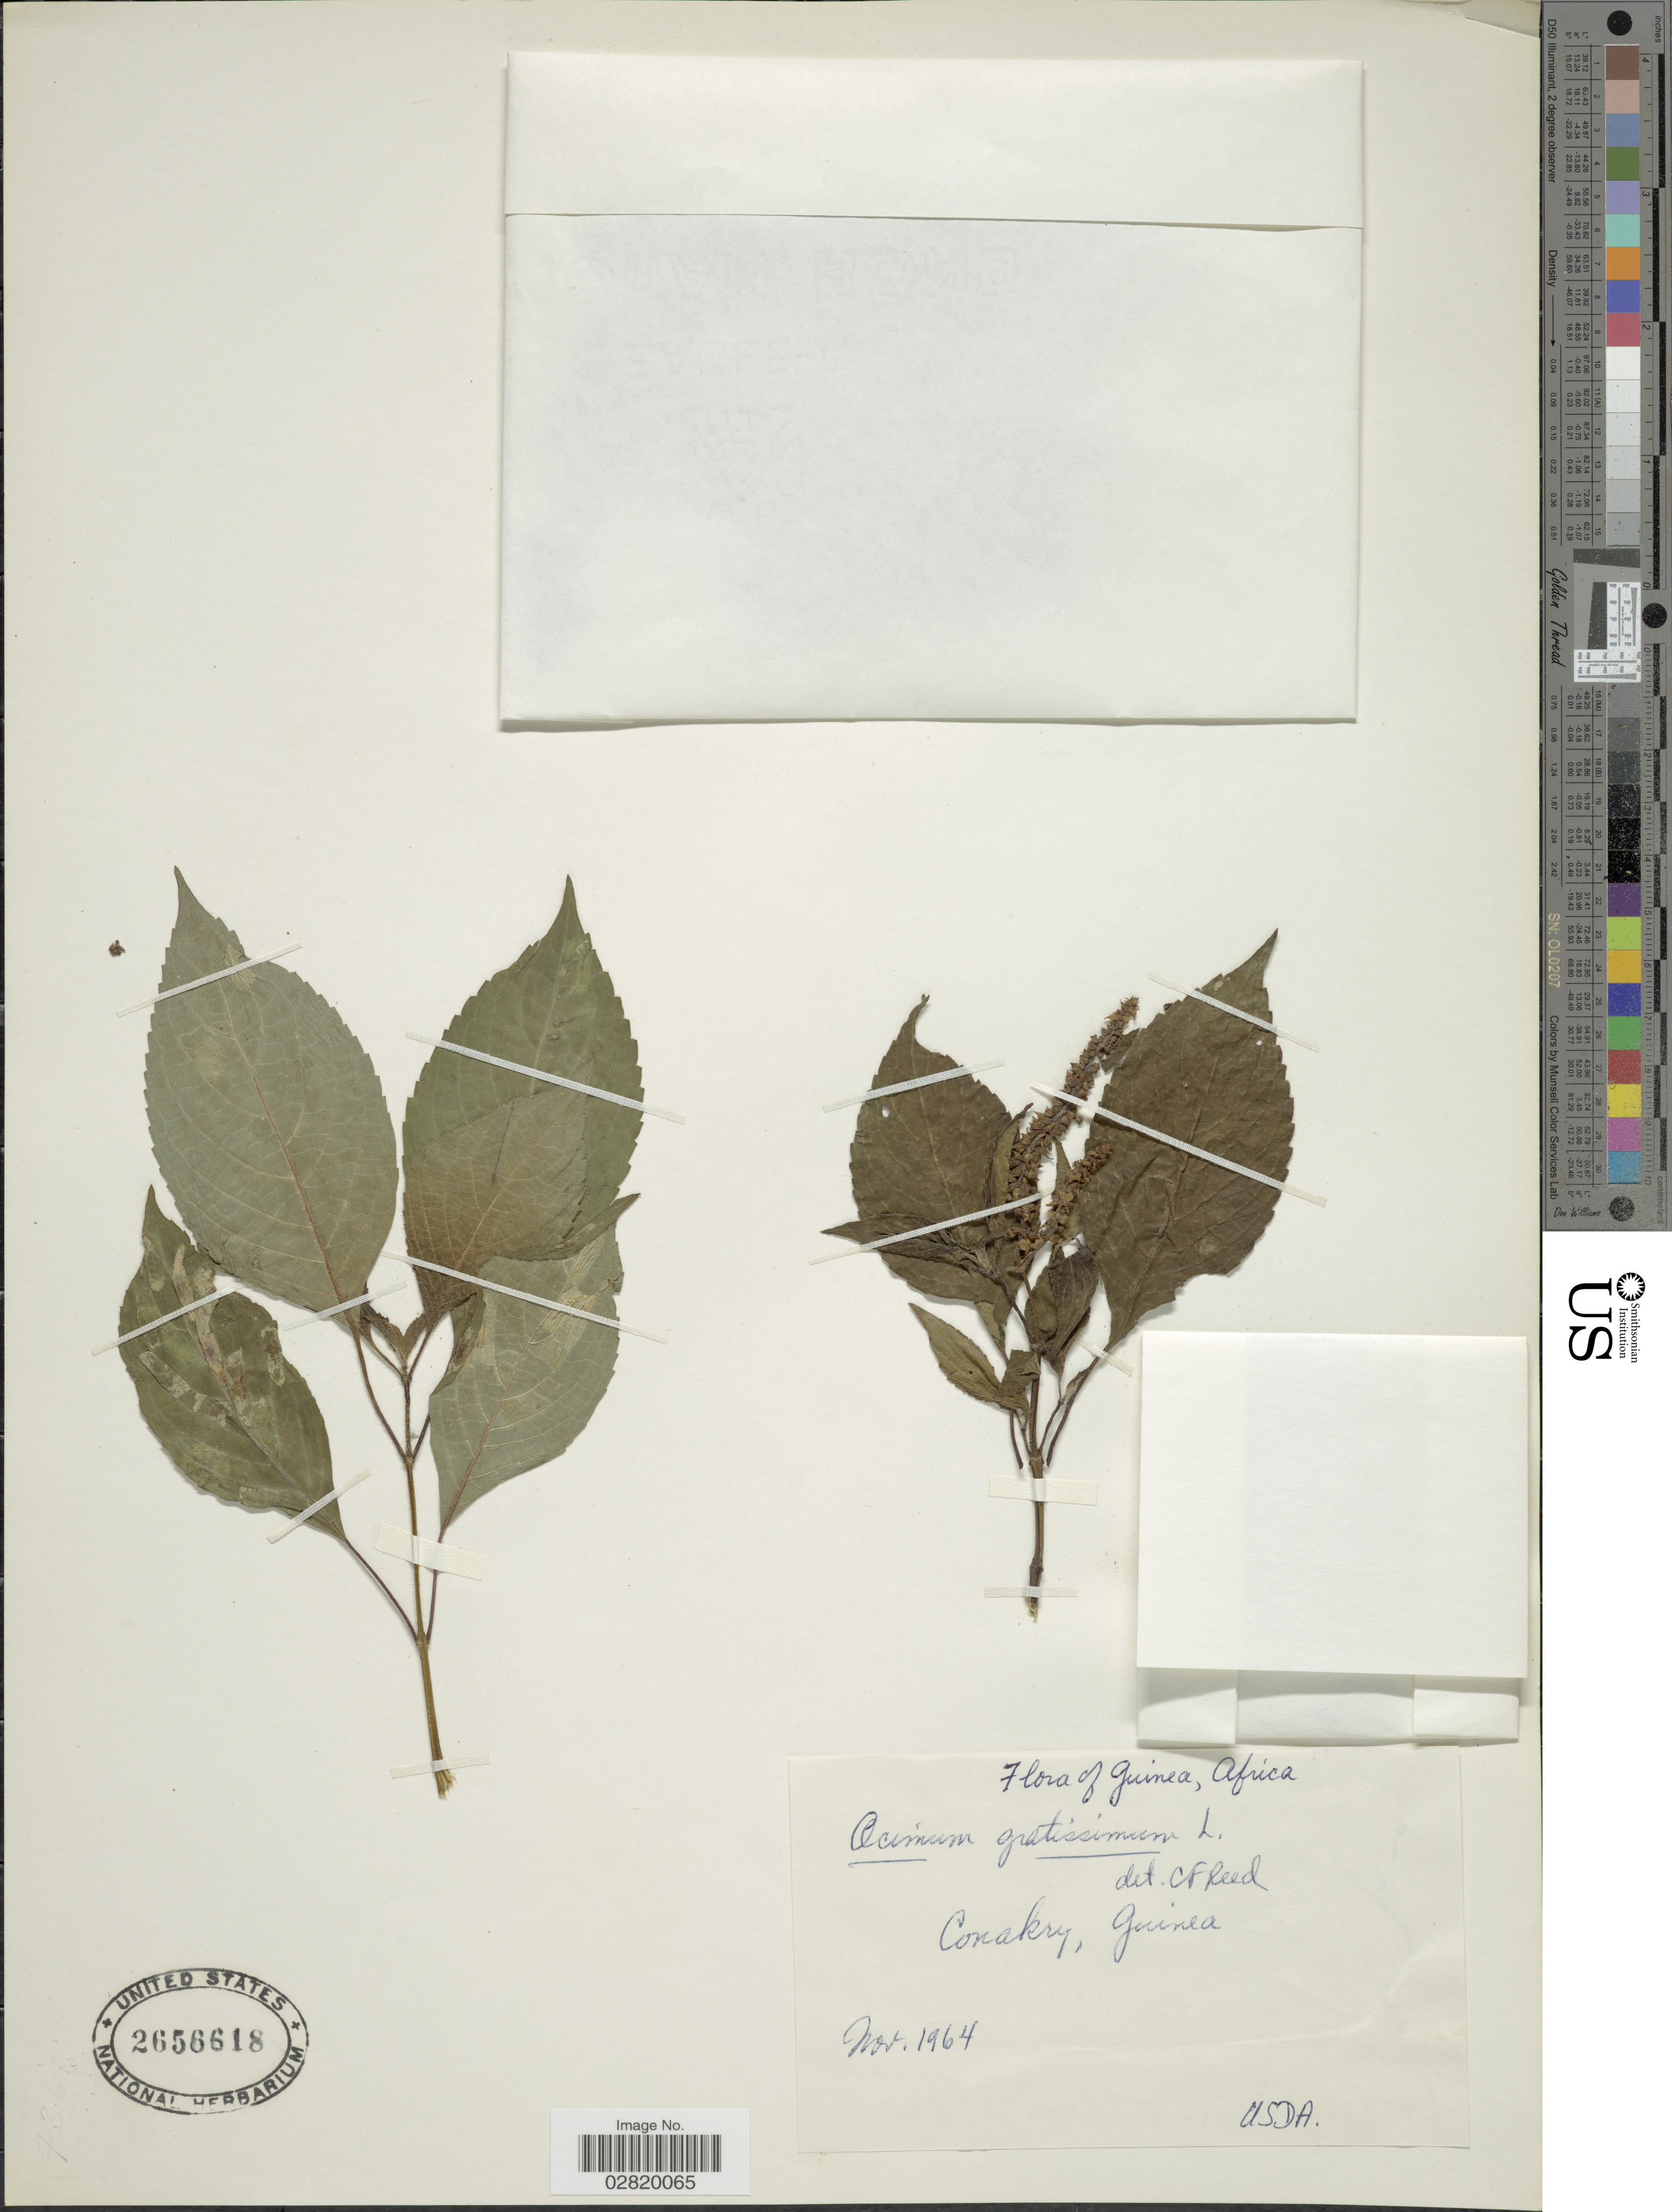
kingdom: Plantae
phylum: Tracheophyta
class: Magnoliopsida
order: Lamiales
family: Lamiaceae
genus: Ocimum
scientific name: Ocimum gratissimum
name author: L.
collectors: USDA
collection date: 1964-11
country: Guinea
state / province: Conakry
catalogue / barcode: US 2656618